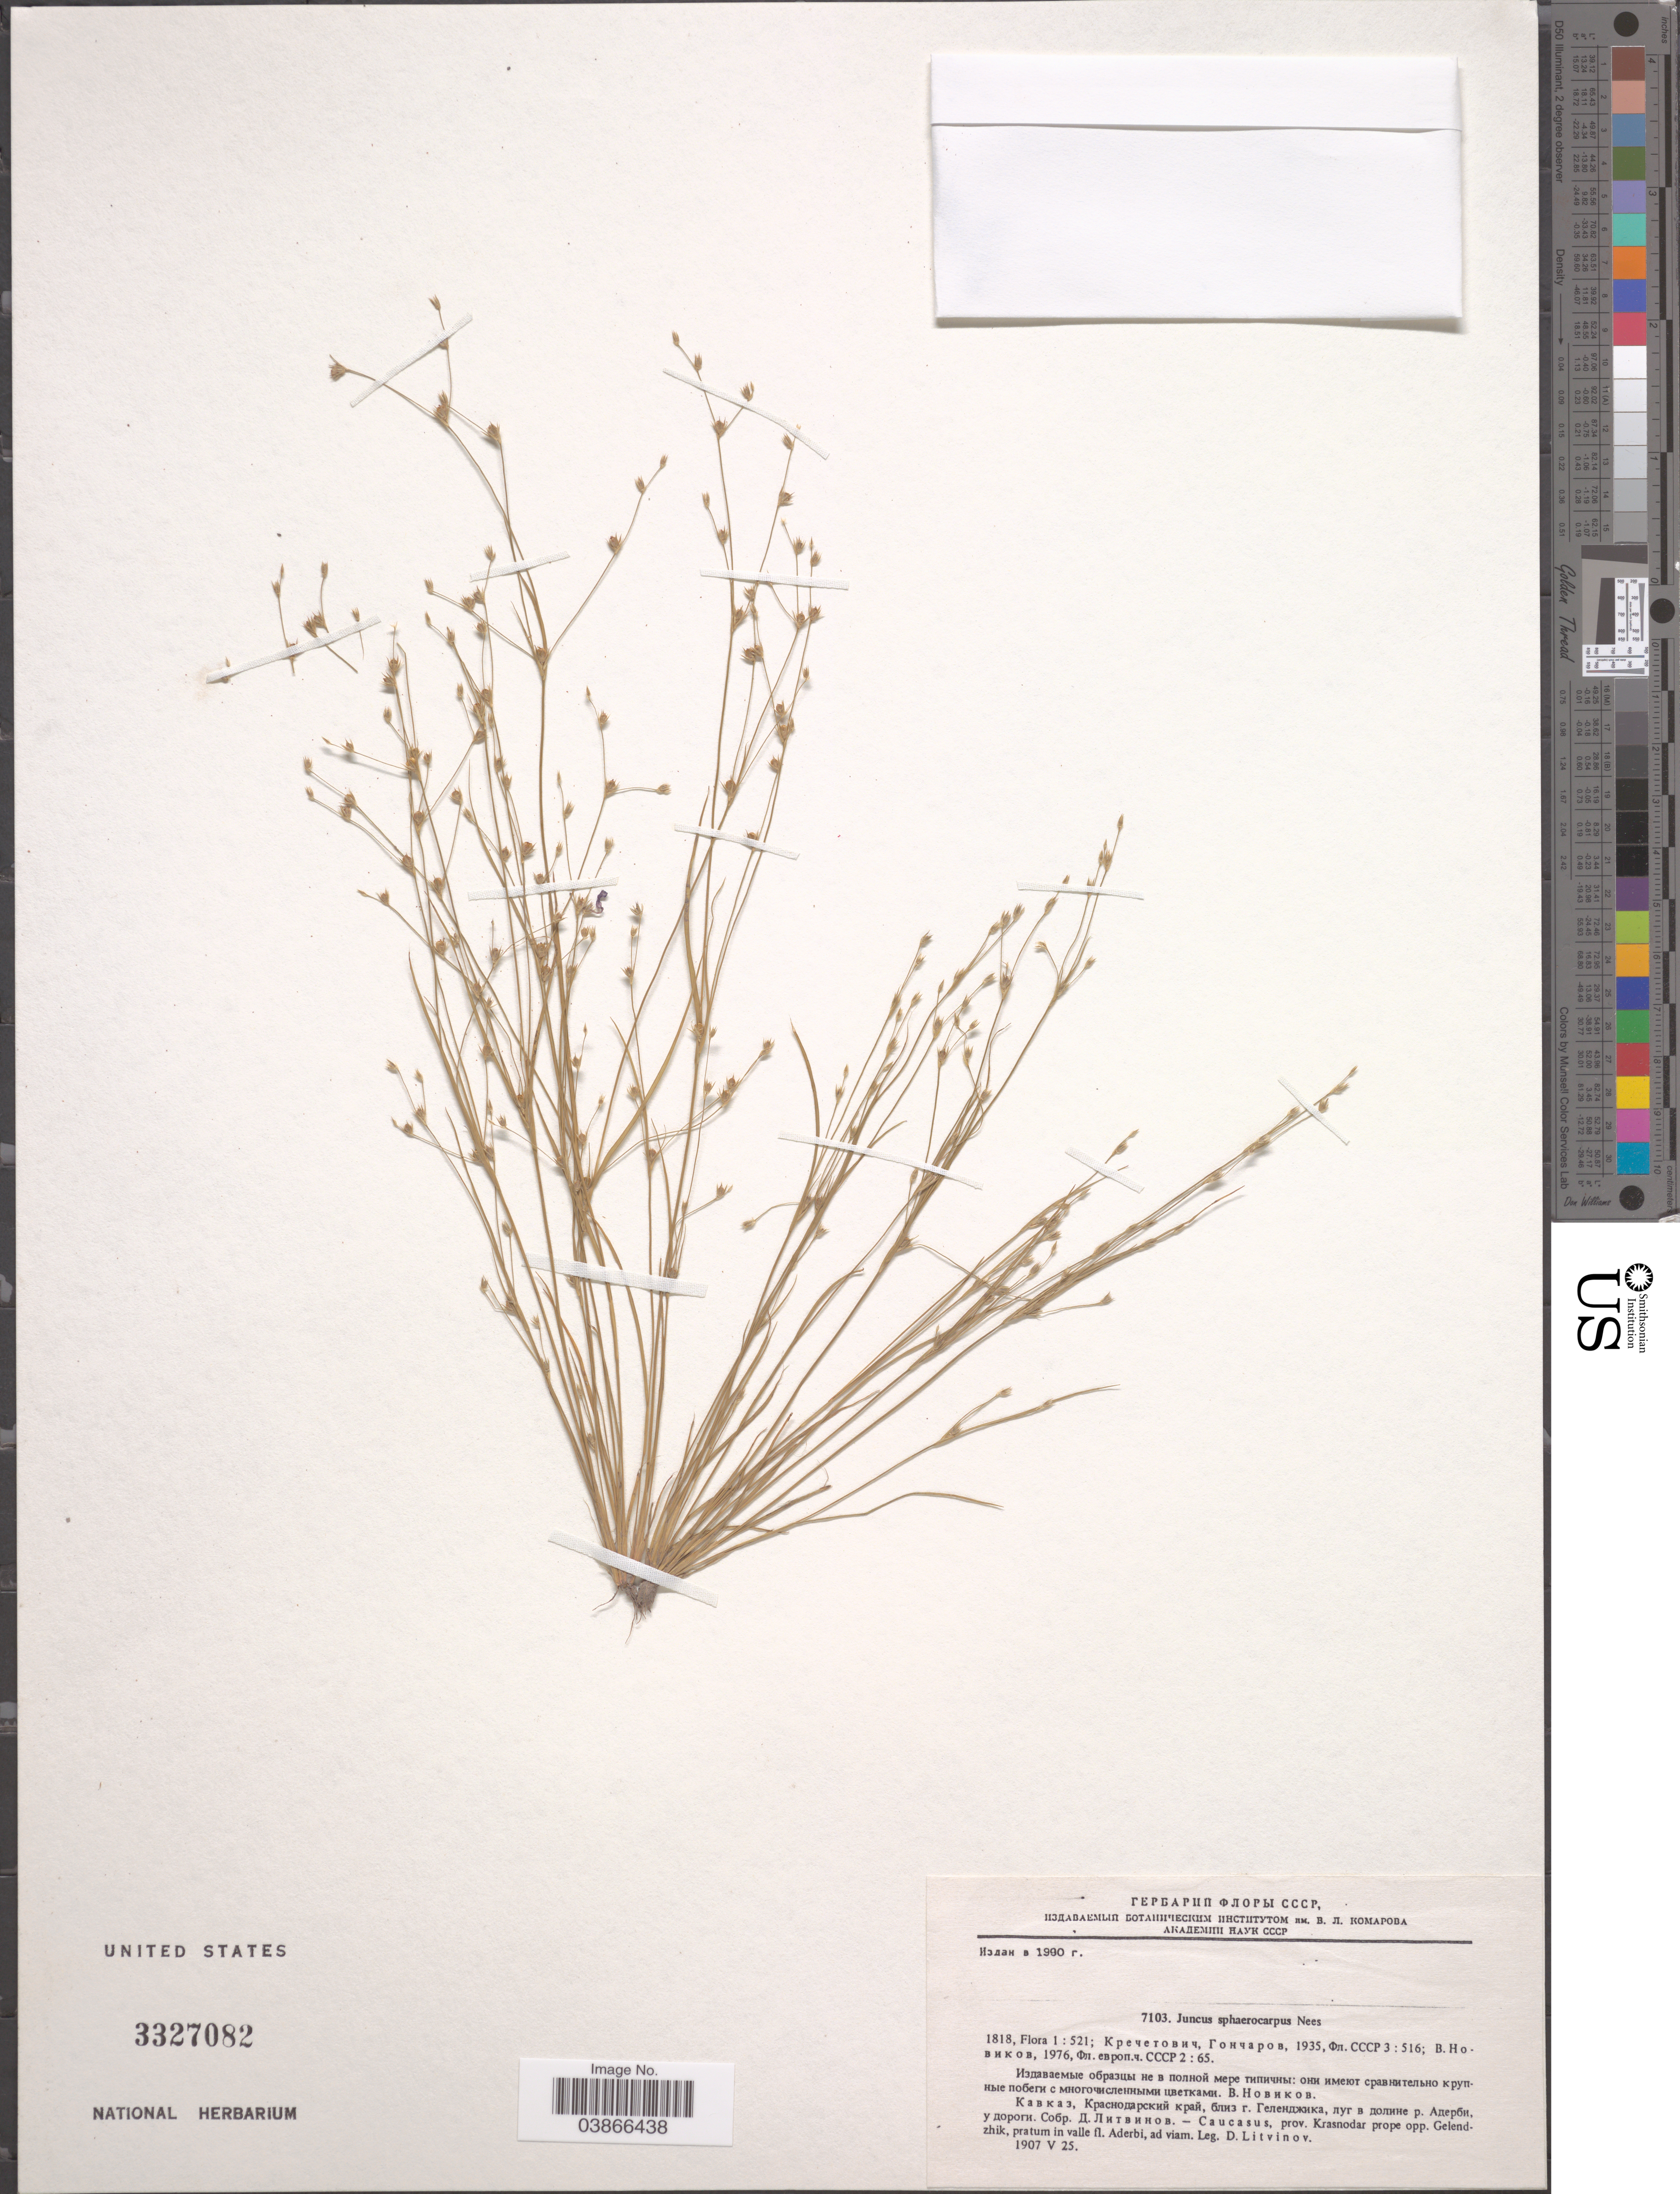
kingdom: Plantae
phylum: Tracheophyta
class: Liliopsida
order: Poales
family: Juncaceae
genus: Juncus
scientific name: Juncus sphaerocarpus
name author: Nees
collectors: D. Litvinov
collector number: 7103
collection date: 1907-05-25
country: Russian Federation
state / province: Krasnodar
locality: Prope opp. Gelendzhik, pratum in valle fl. Aderbi.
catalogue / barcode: US 3327082